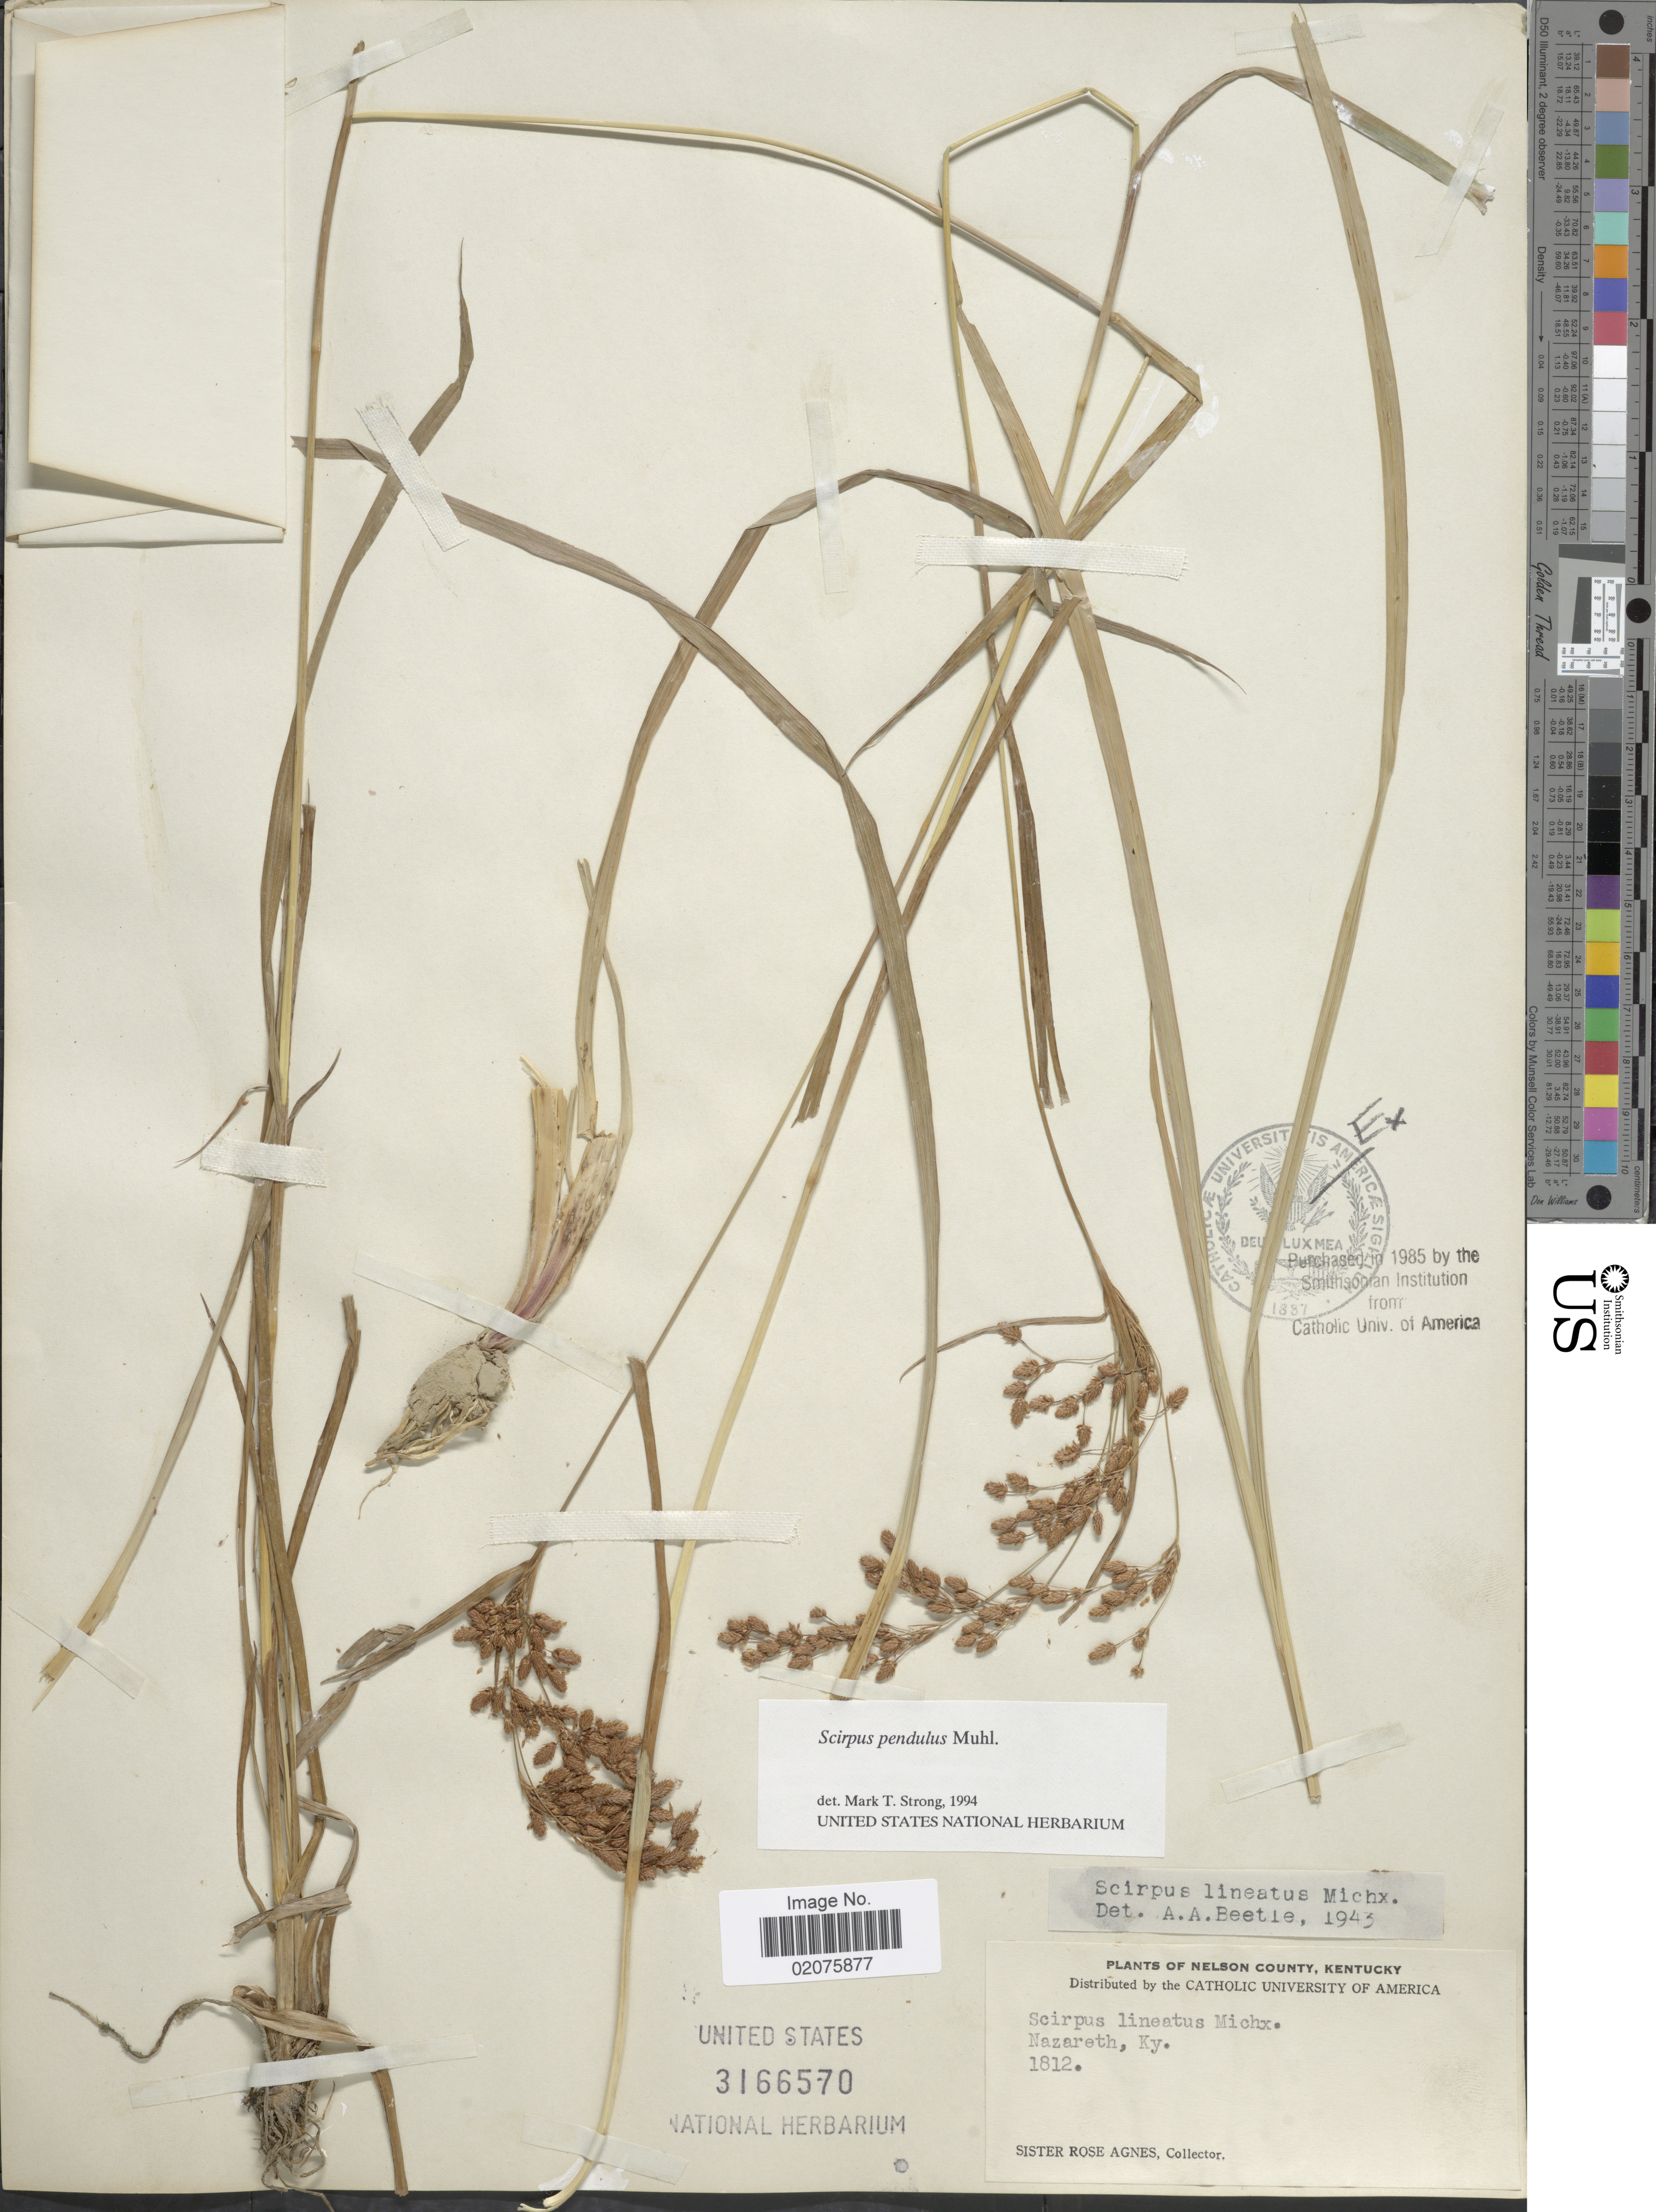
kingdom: Plantae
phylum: Tracheophyta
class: Liliopsida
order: Poales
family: Cyperaceae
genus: Scirpus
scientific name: Scirpus pendulus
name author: Muhl.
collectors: Sister Rose Agnes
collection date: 1812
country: United States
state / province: Kentucky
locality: Nelson County. Nazareth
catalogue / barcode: US 3166570